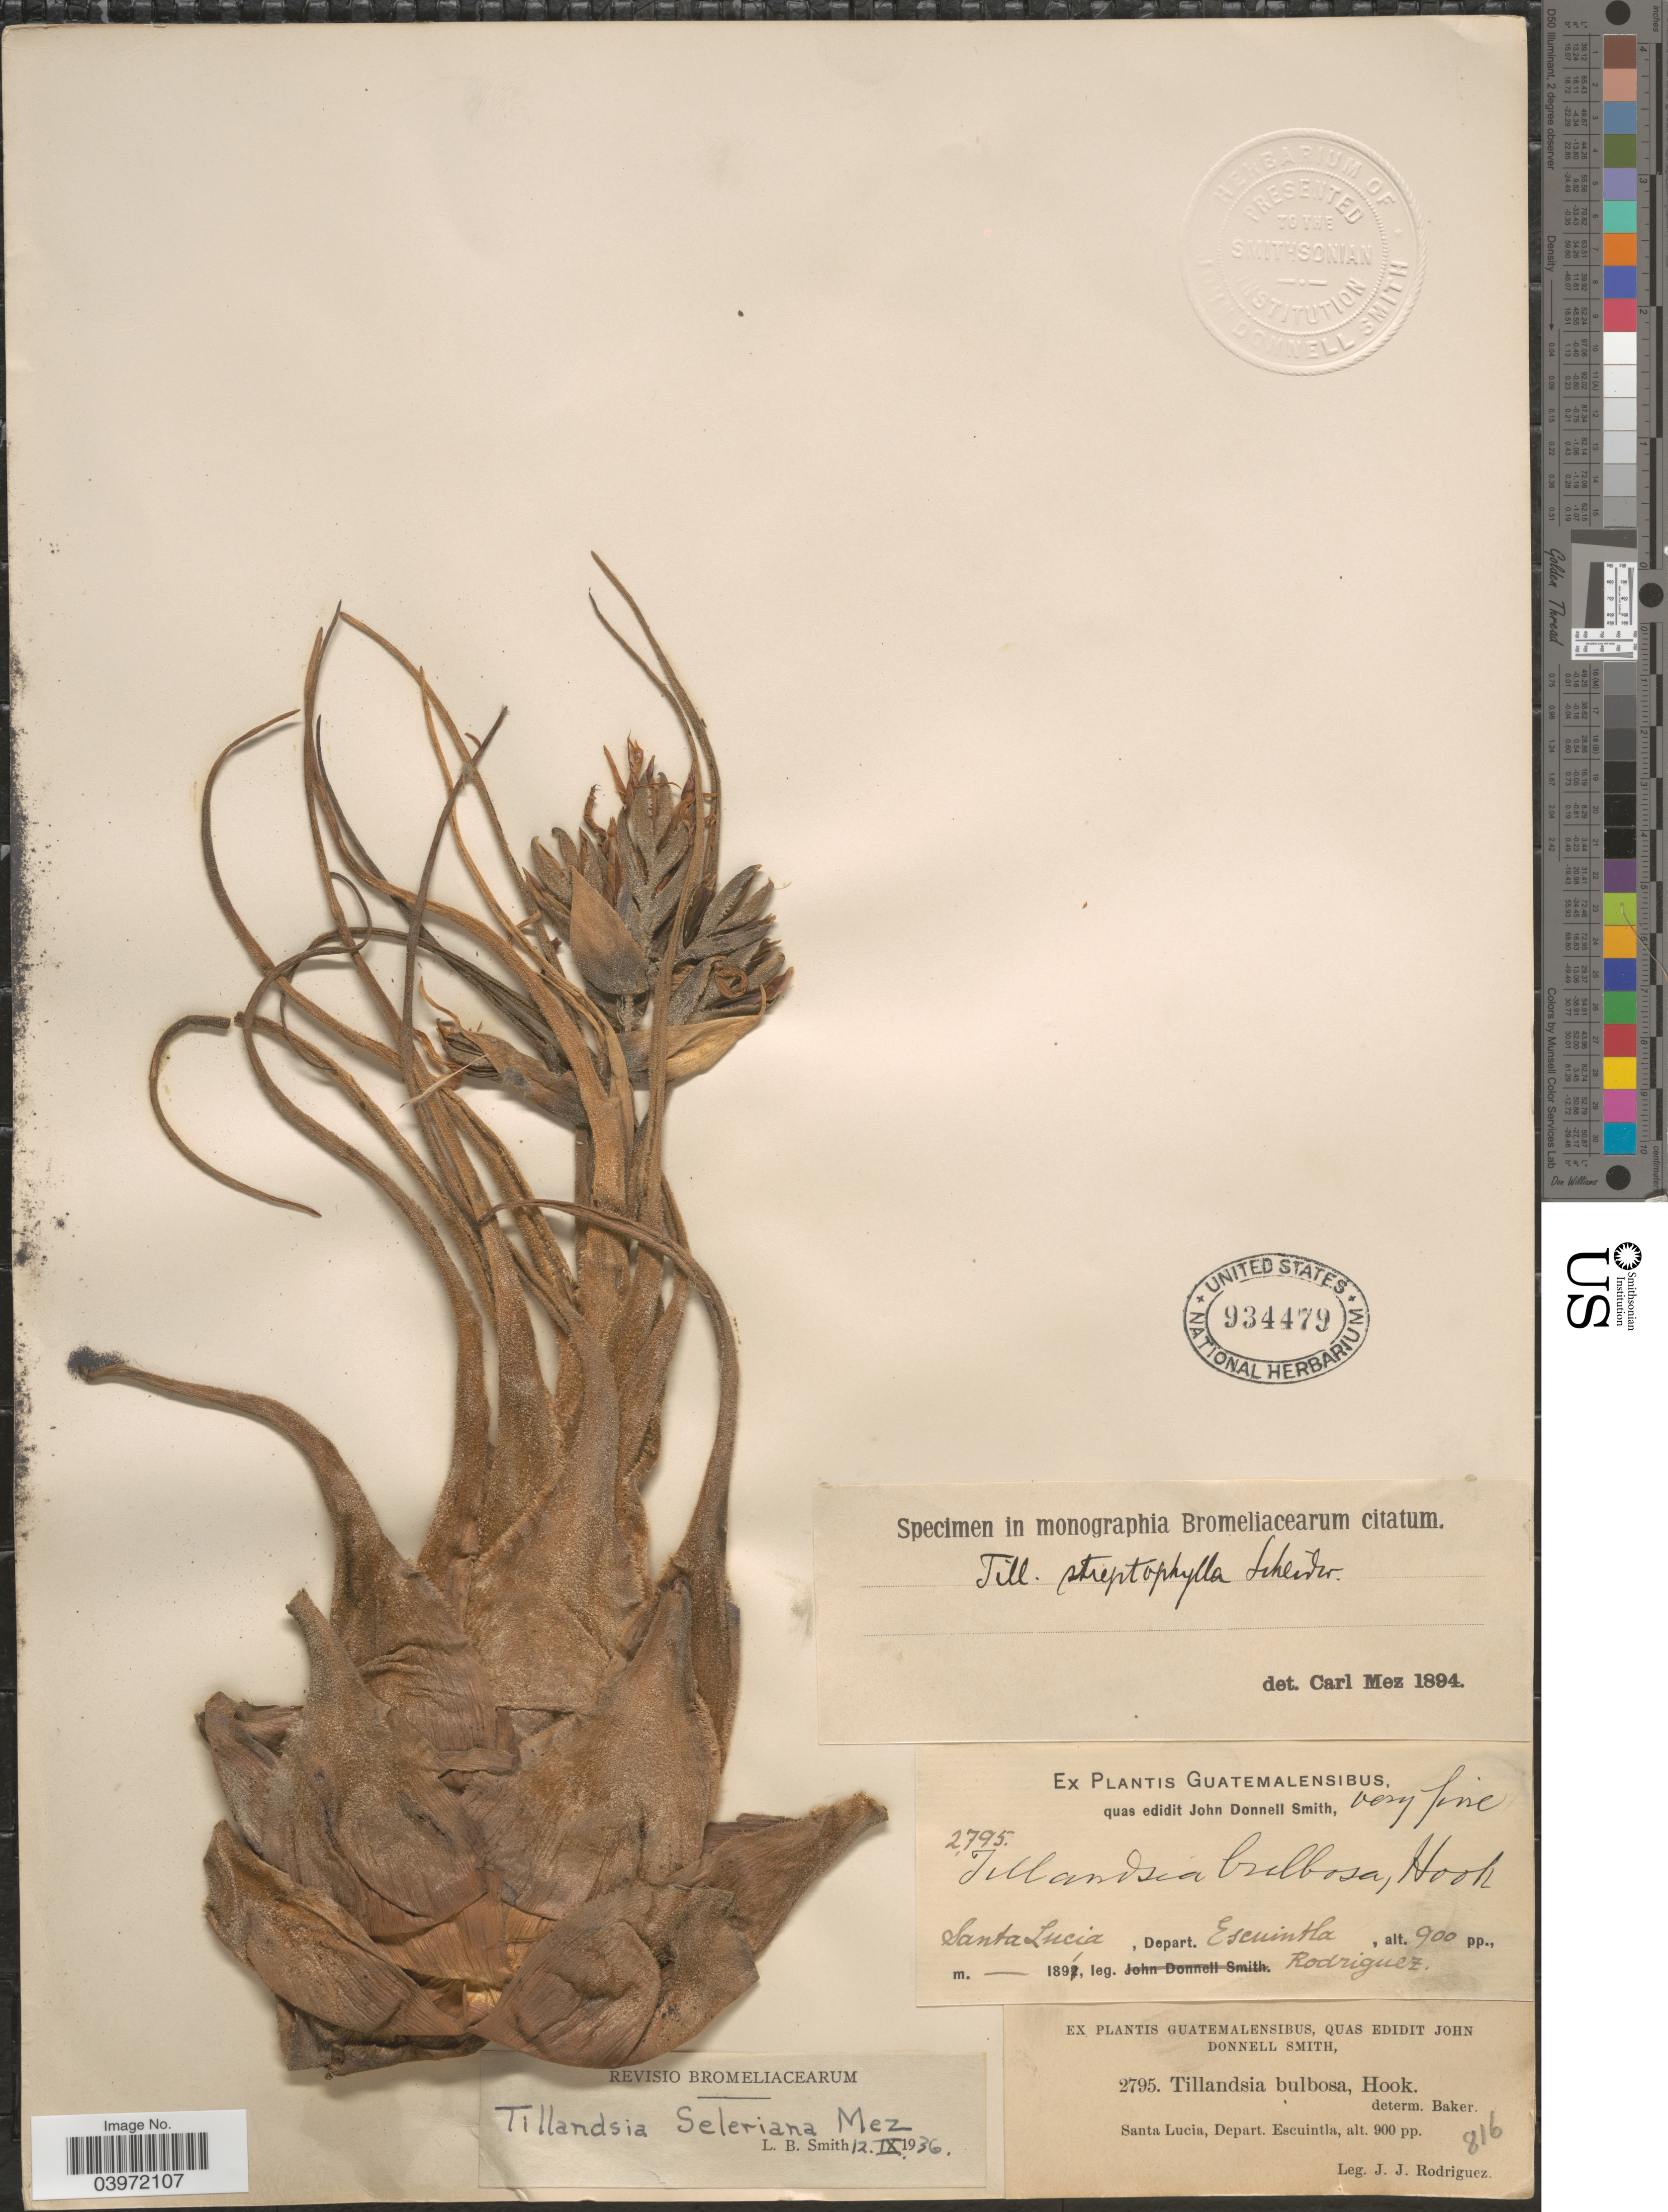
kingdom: Plantae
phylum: Tracheophyta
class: Liliopsida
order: Poales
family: Bromeliaceae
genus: Tillandsia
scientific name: Tillandsia seleriana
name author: Mez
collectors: J. Rodriguez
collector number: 2795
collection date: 1891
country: Guatemala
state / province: Escuintla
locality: Santa Lucia, Depart. Escuintla.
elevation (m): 274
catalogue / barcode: US 934479